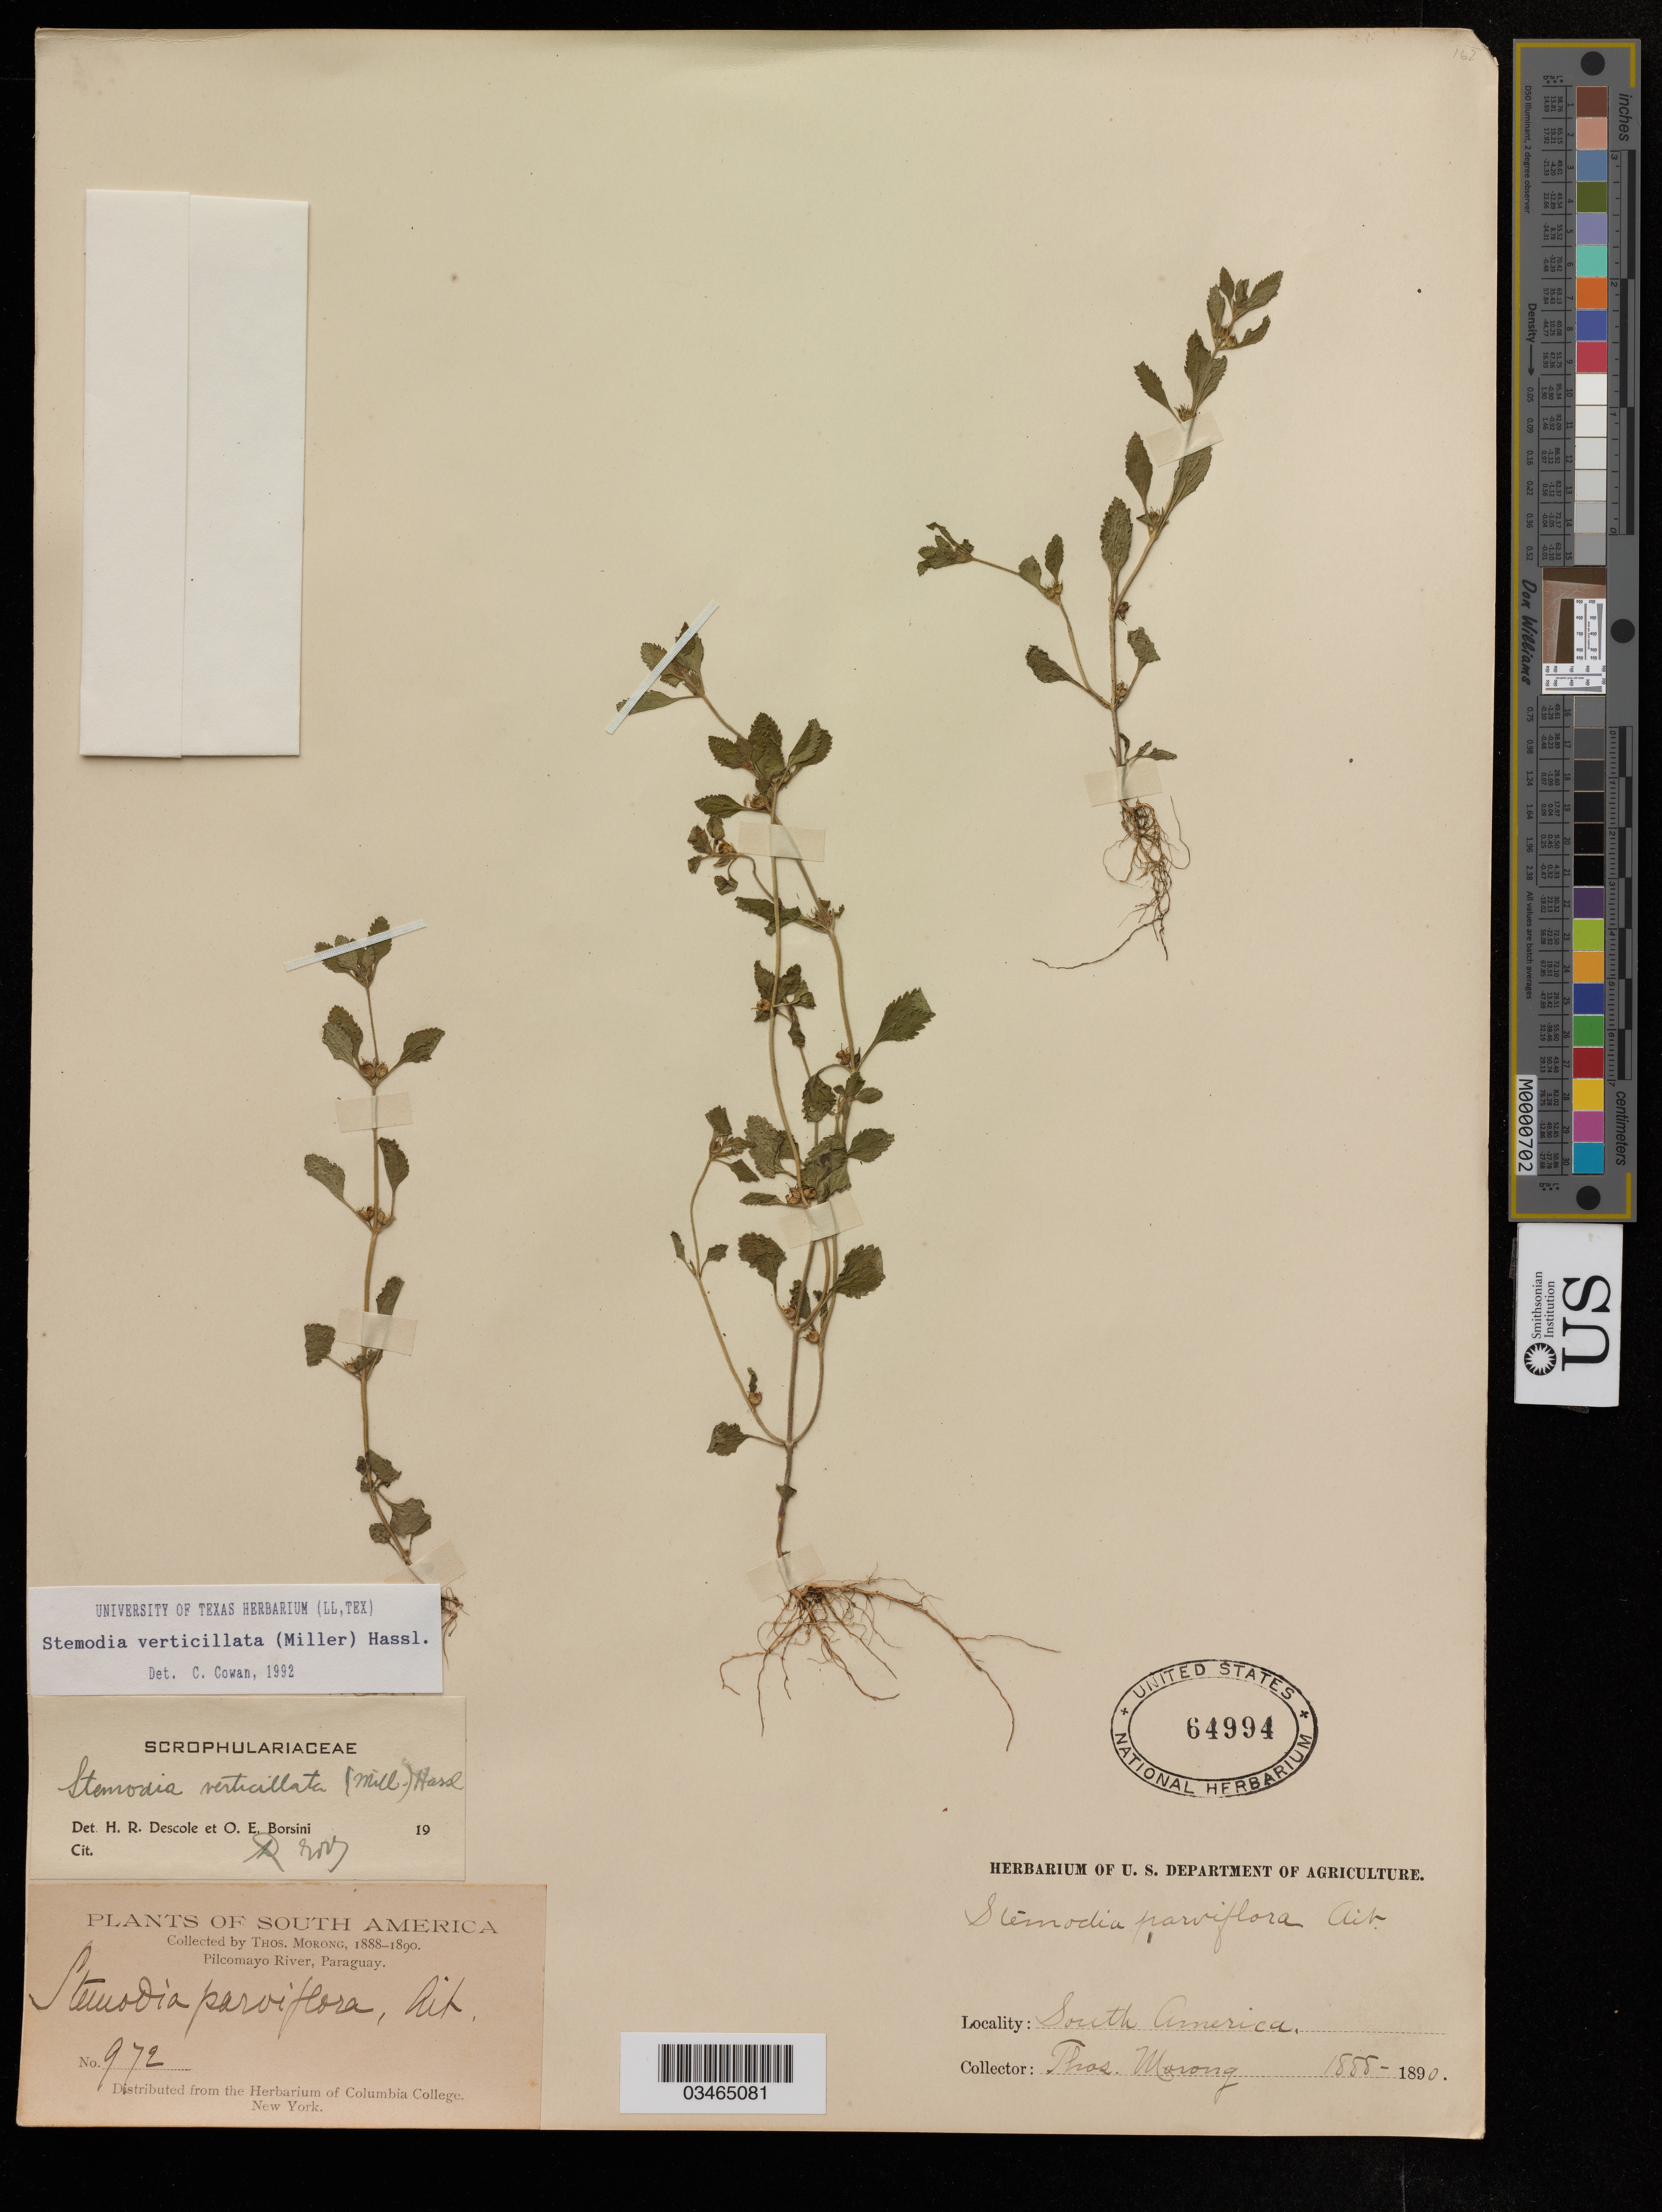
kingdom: Plantae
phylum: Tracheophyta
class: Magnoliopsida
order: Lamiales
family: Plantaginaceae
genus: Stemodia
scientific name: Stemodia verticillata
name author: (Mill.) Hassl.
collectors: T. Morong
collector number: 972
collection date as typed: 1890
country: Paraguay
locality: Pilcomayo River.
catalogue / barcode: US 64994